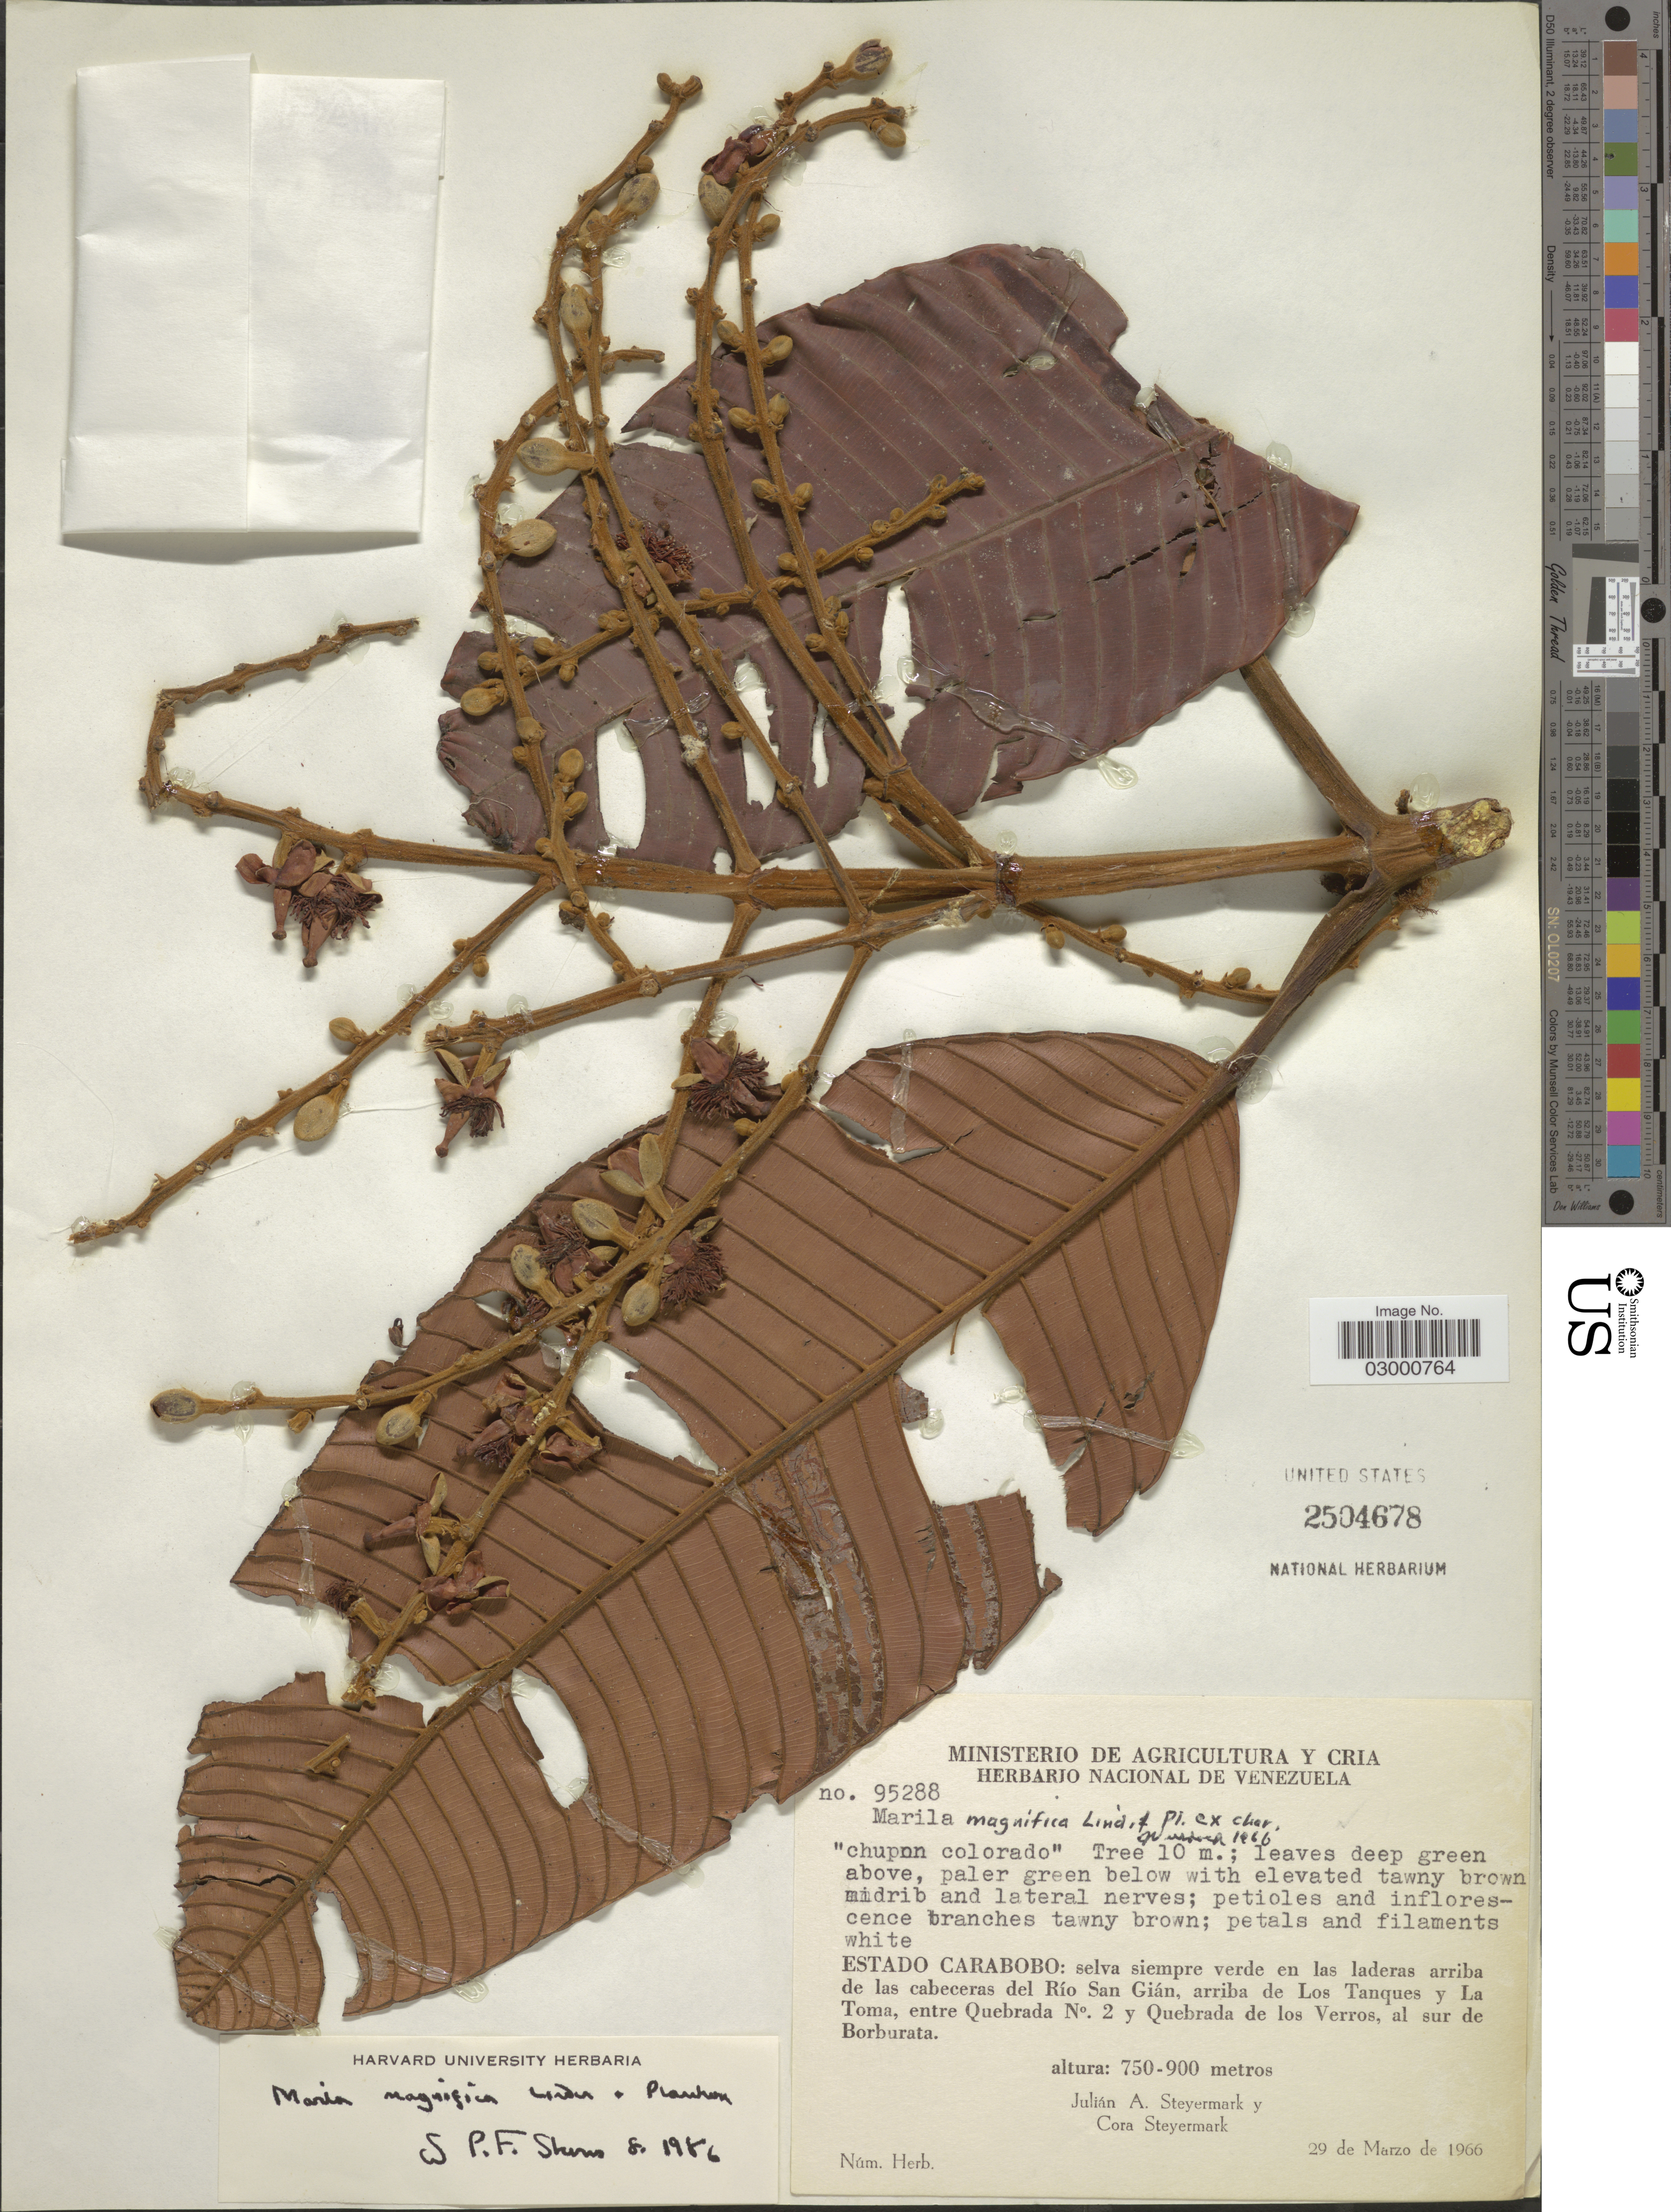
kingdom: Plantae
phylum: Tracheophyta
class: Magnoliopsida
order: Malpighiales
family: Calophyllaceae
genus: Marila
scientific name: Marila magnifica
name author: Linden & Planch. ex Triana & Planch.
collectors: J. Steyermark & C. Steyermark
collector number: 95288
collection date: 1966-03-29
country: Venezuela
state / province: Carabobo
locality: Selva siempre verde en las laderas arriba de las cabeceras del Río San Gián, arriba de los Tanques y la Toma, entre Quebrada N°. 2 y Quebrada de los Verros, al sur de Borburata.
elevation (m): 750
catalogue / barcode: US 2504678